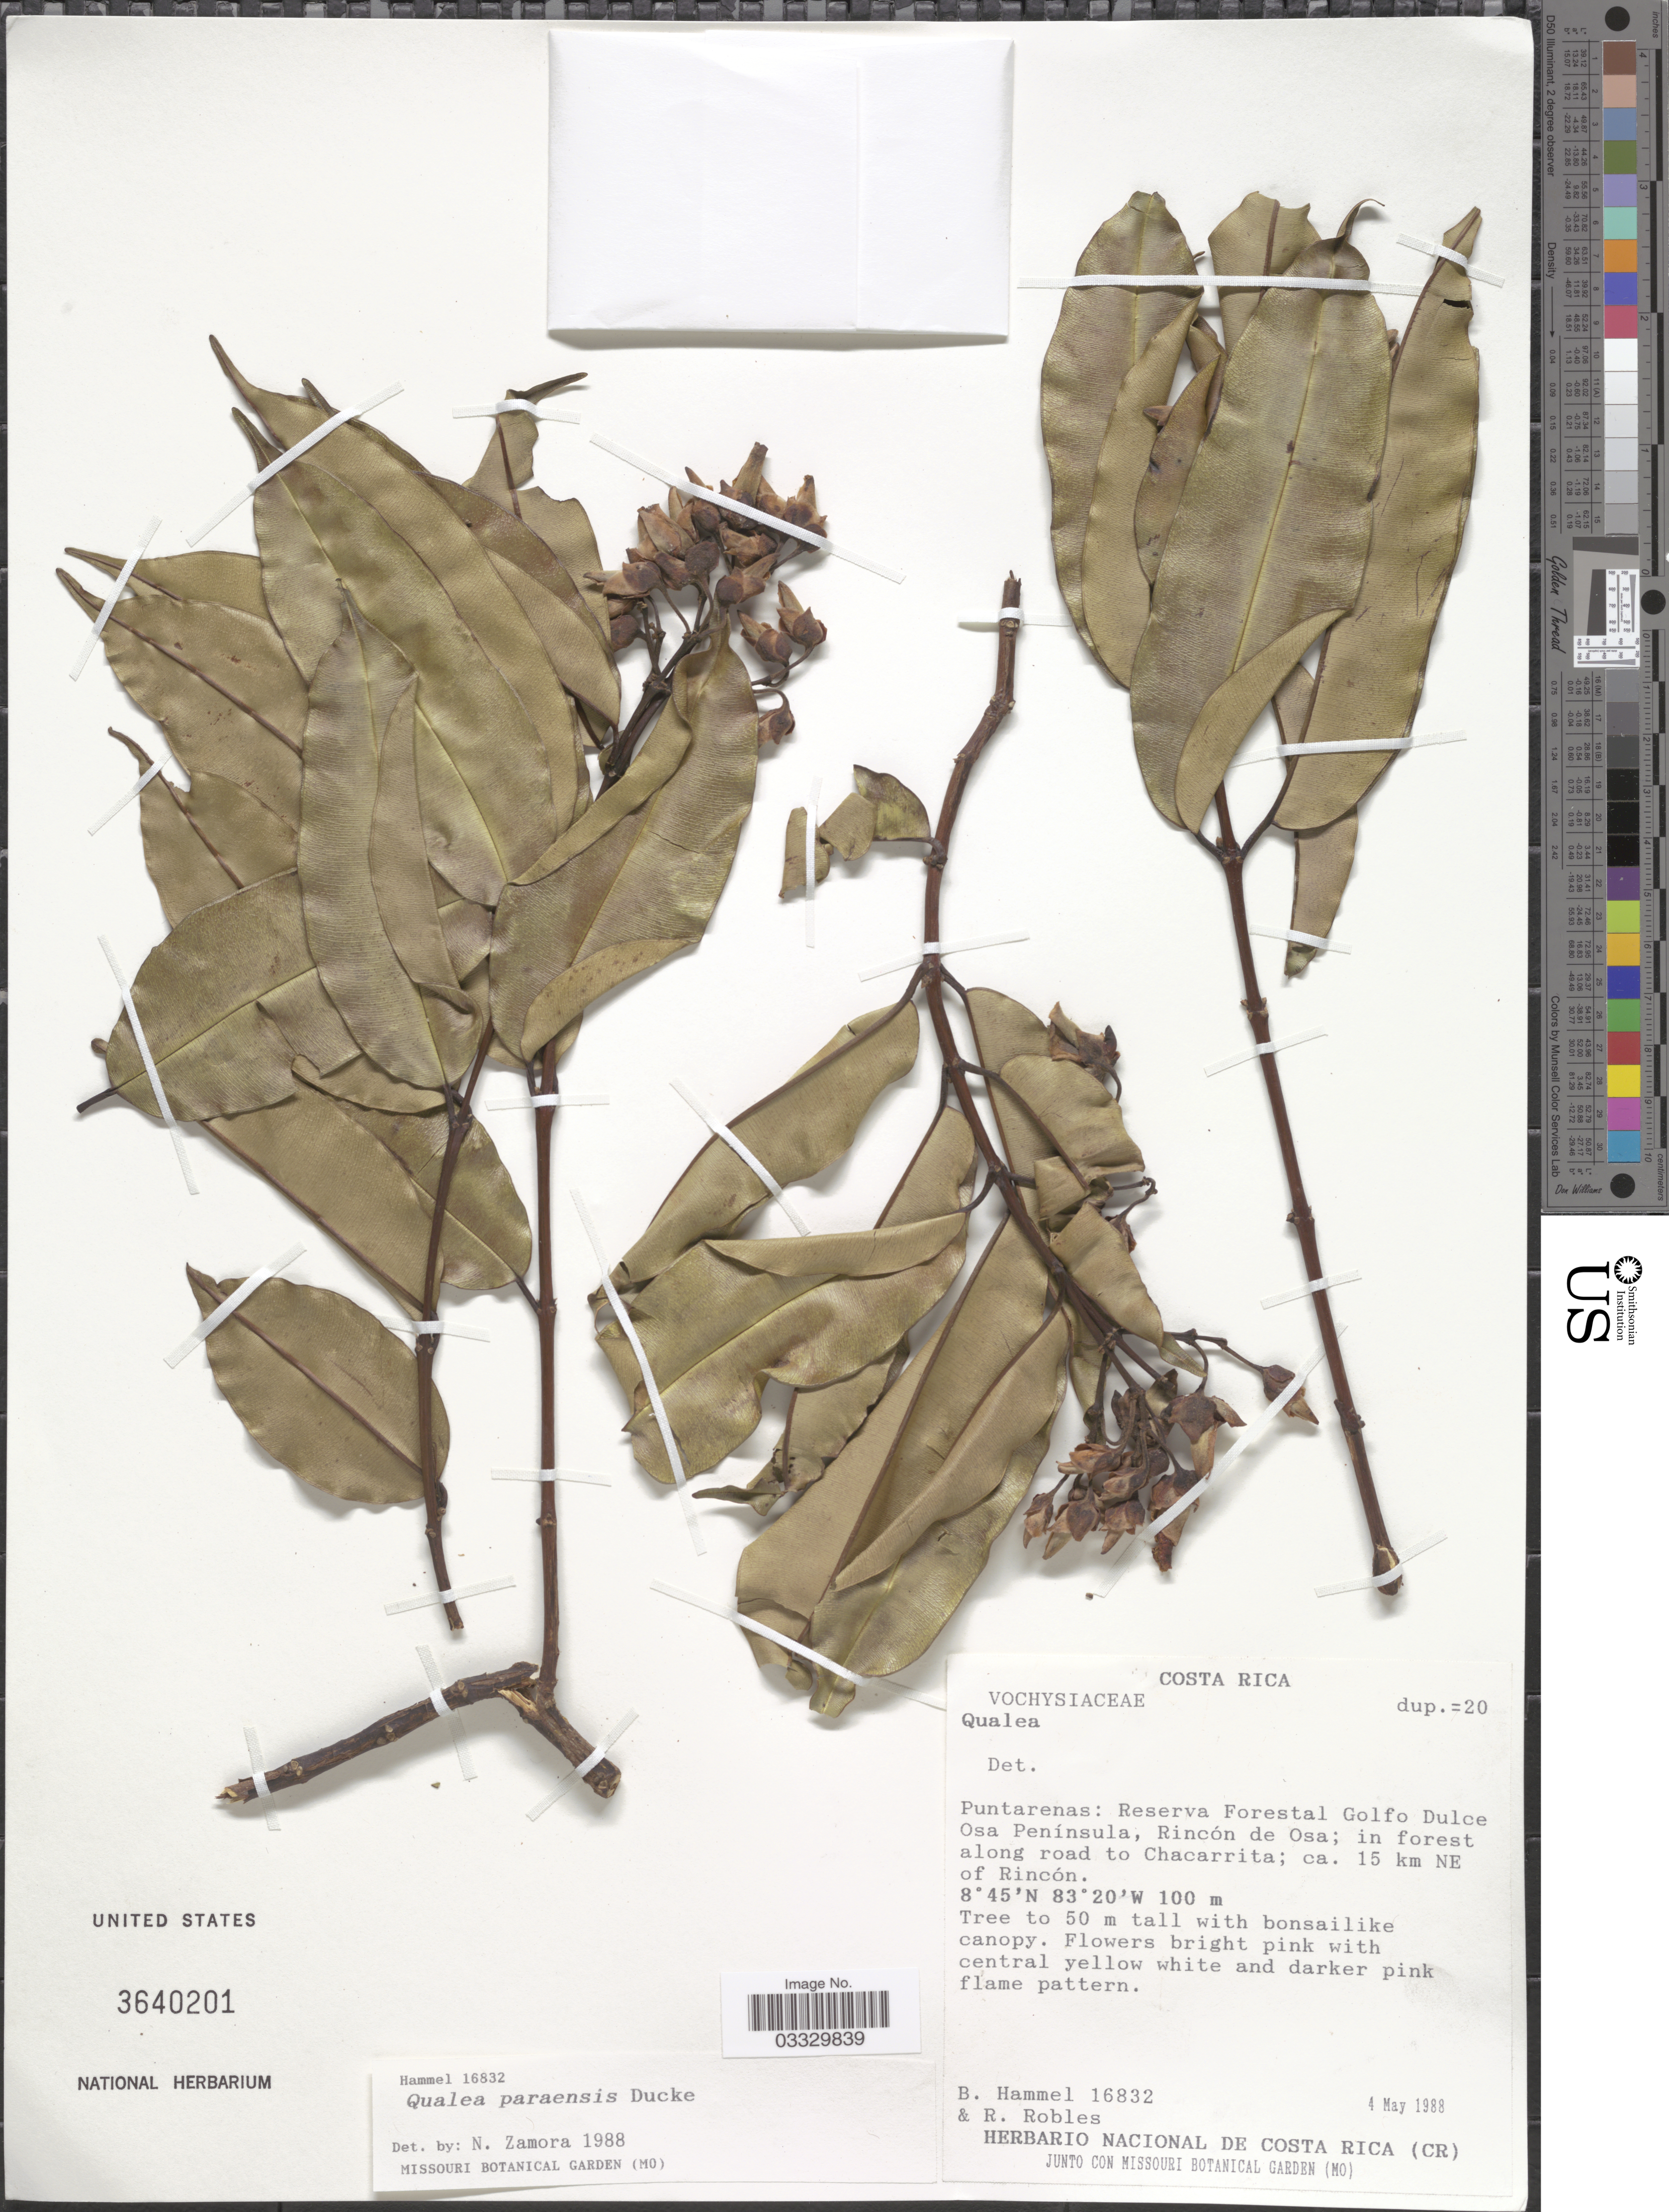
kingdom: Plantae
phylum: Tracheophyta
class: Magnoliopsida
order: Myrtales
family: Vochysiaceae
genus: Qualea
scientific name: Qualea paraensis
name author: Ducke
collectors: B. Hammel & R. Robles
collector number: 16832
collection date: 1988-05-04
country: Costa Rica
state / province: Puntarenas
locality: Reserva Forestal Golfo Dulce Osa Península, Rincón de Osa; in forest along road to Chacarrita; ca. 15 km NE of Rincón.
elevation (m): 100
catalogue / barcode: US 3460201